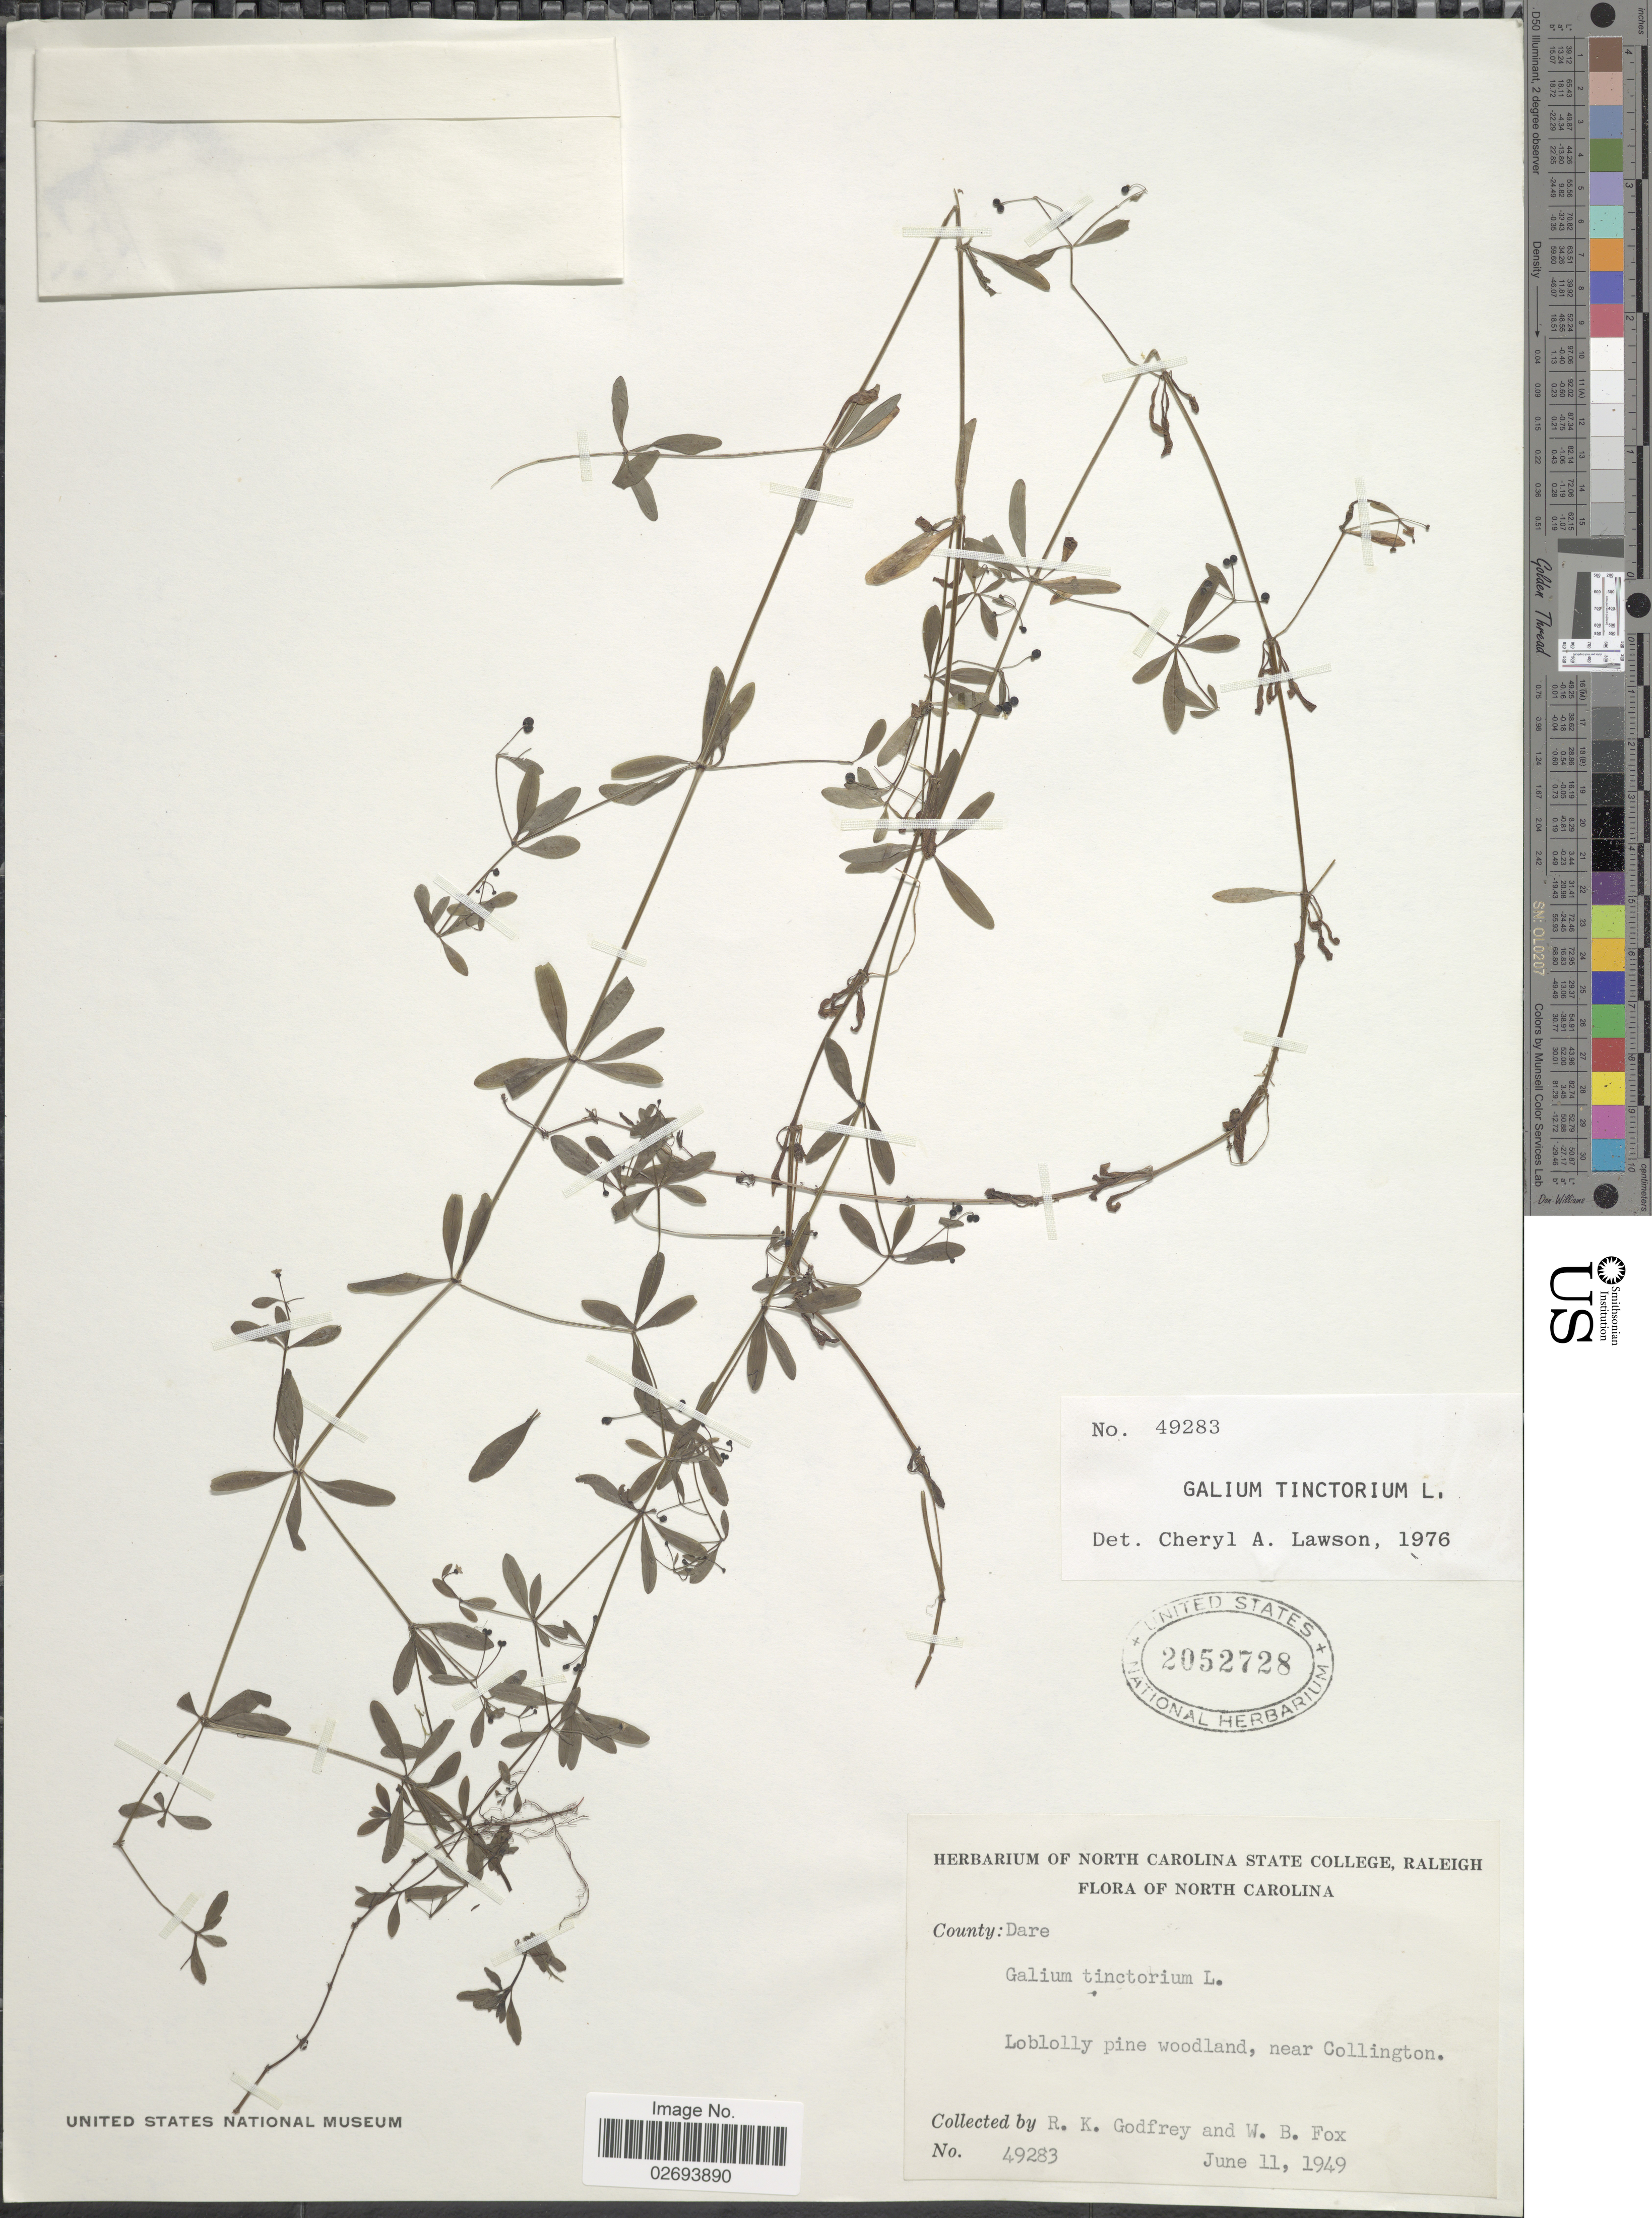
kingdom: Plantae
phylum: Tracheophyta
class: Magnoliopsida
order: Gentianales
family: Rubiaceae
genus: Galium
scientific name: Galium tinctorium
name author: (L.) Scop.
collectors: R. K. Godfrey & W. B. Fox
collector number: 49283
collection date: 1949-06-11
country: United States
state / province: North Carolina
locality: County: Dare. Loblolly pine woodland, near Collington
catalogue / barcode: US 2052728